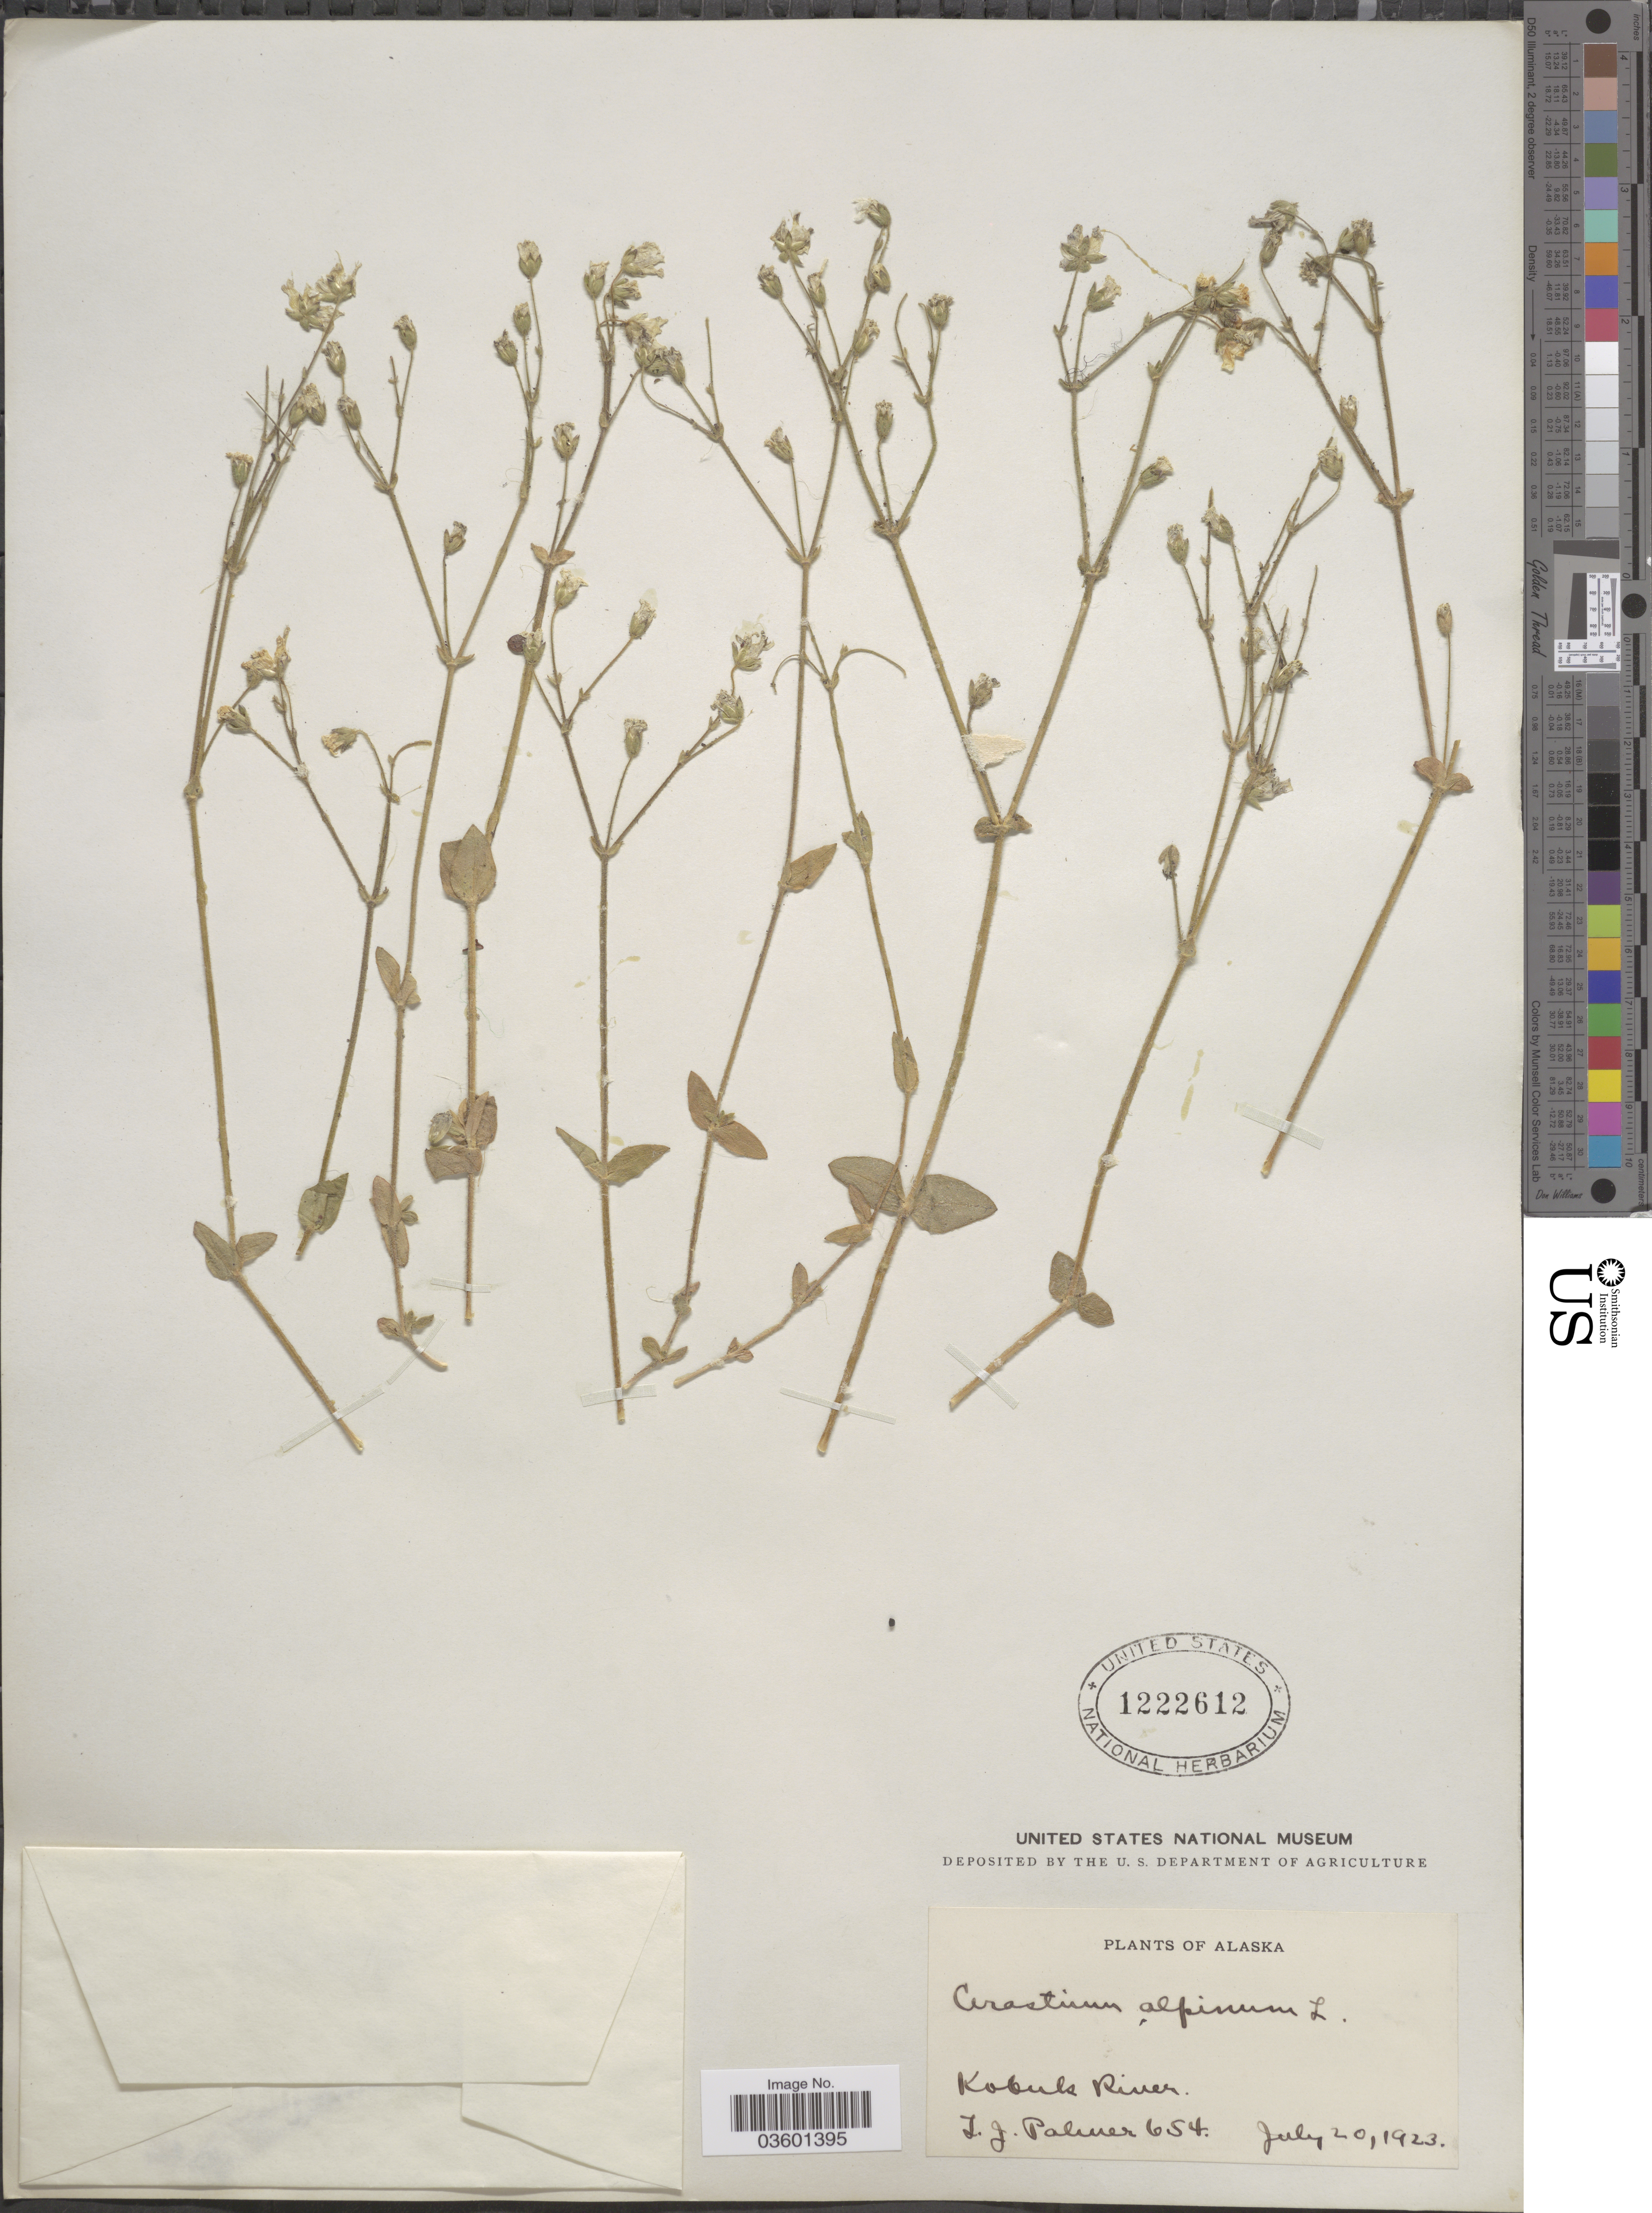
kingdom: Plantae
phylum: Tracheophyta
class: Magnoliopsida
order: Caryophyllales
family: Caryophyllaceae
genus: Cerastium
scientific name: Cerastium beeringianum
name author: Cham. & Schltdl.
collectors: L. J. Palmer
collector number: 654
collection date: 1923-07-20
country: United States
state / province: Alaska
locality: Kobuk River.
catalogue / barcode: US 1222612